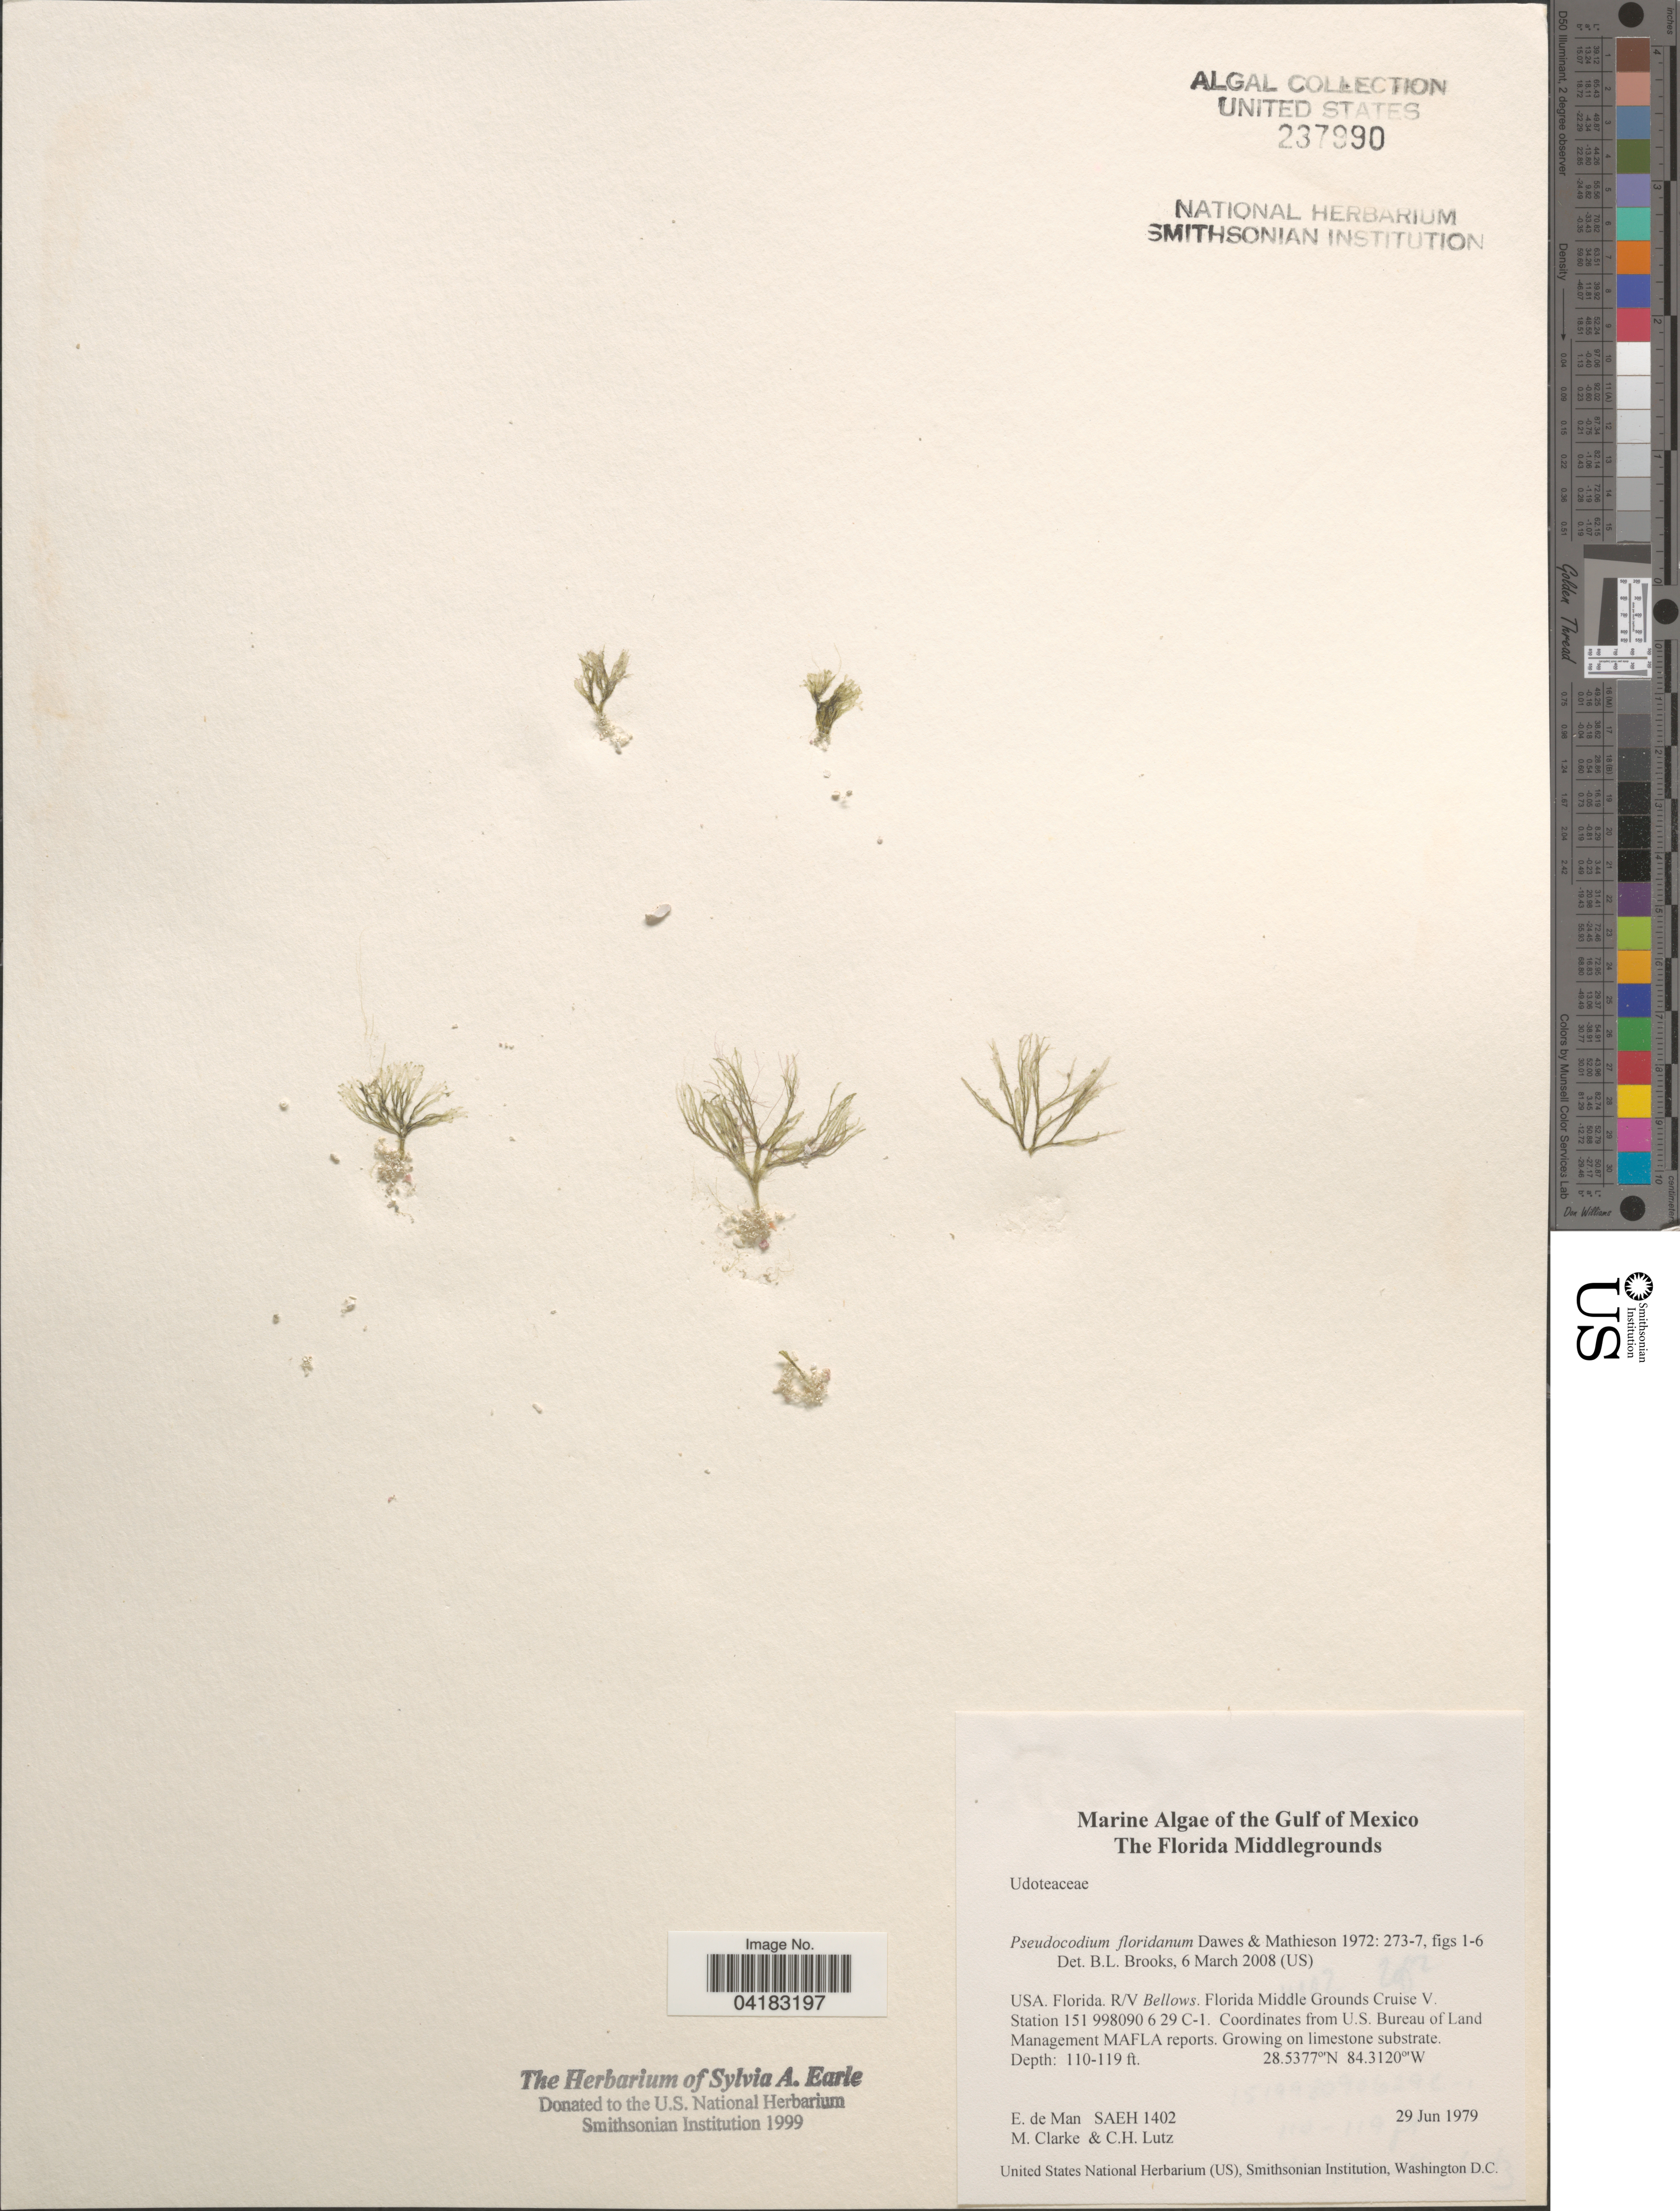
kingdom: Plantae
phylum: Chlorophyta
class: Ulvophyceae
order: Bryopsidales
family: Pseudocodiaceae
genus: Pseudocodium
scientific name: Pseudocodium floridanum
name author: Dawes & A.C. Mathieson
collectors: E. de Man, M. Clarke & C. Lutz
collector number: SAEH1402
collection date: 1979-06-29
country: United States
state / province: Florida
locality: Gulf of Mexico. R/V Bellows. Florida Middle Grounds Cruise V. Station 151 998090 6 29 C-1.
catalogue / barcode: US 237990